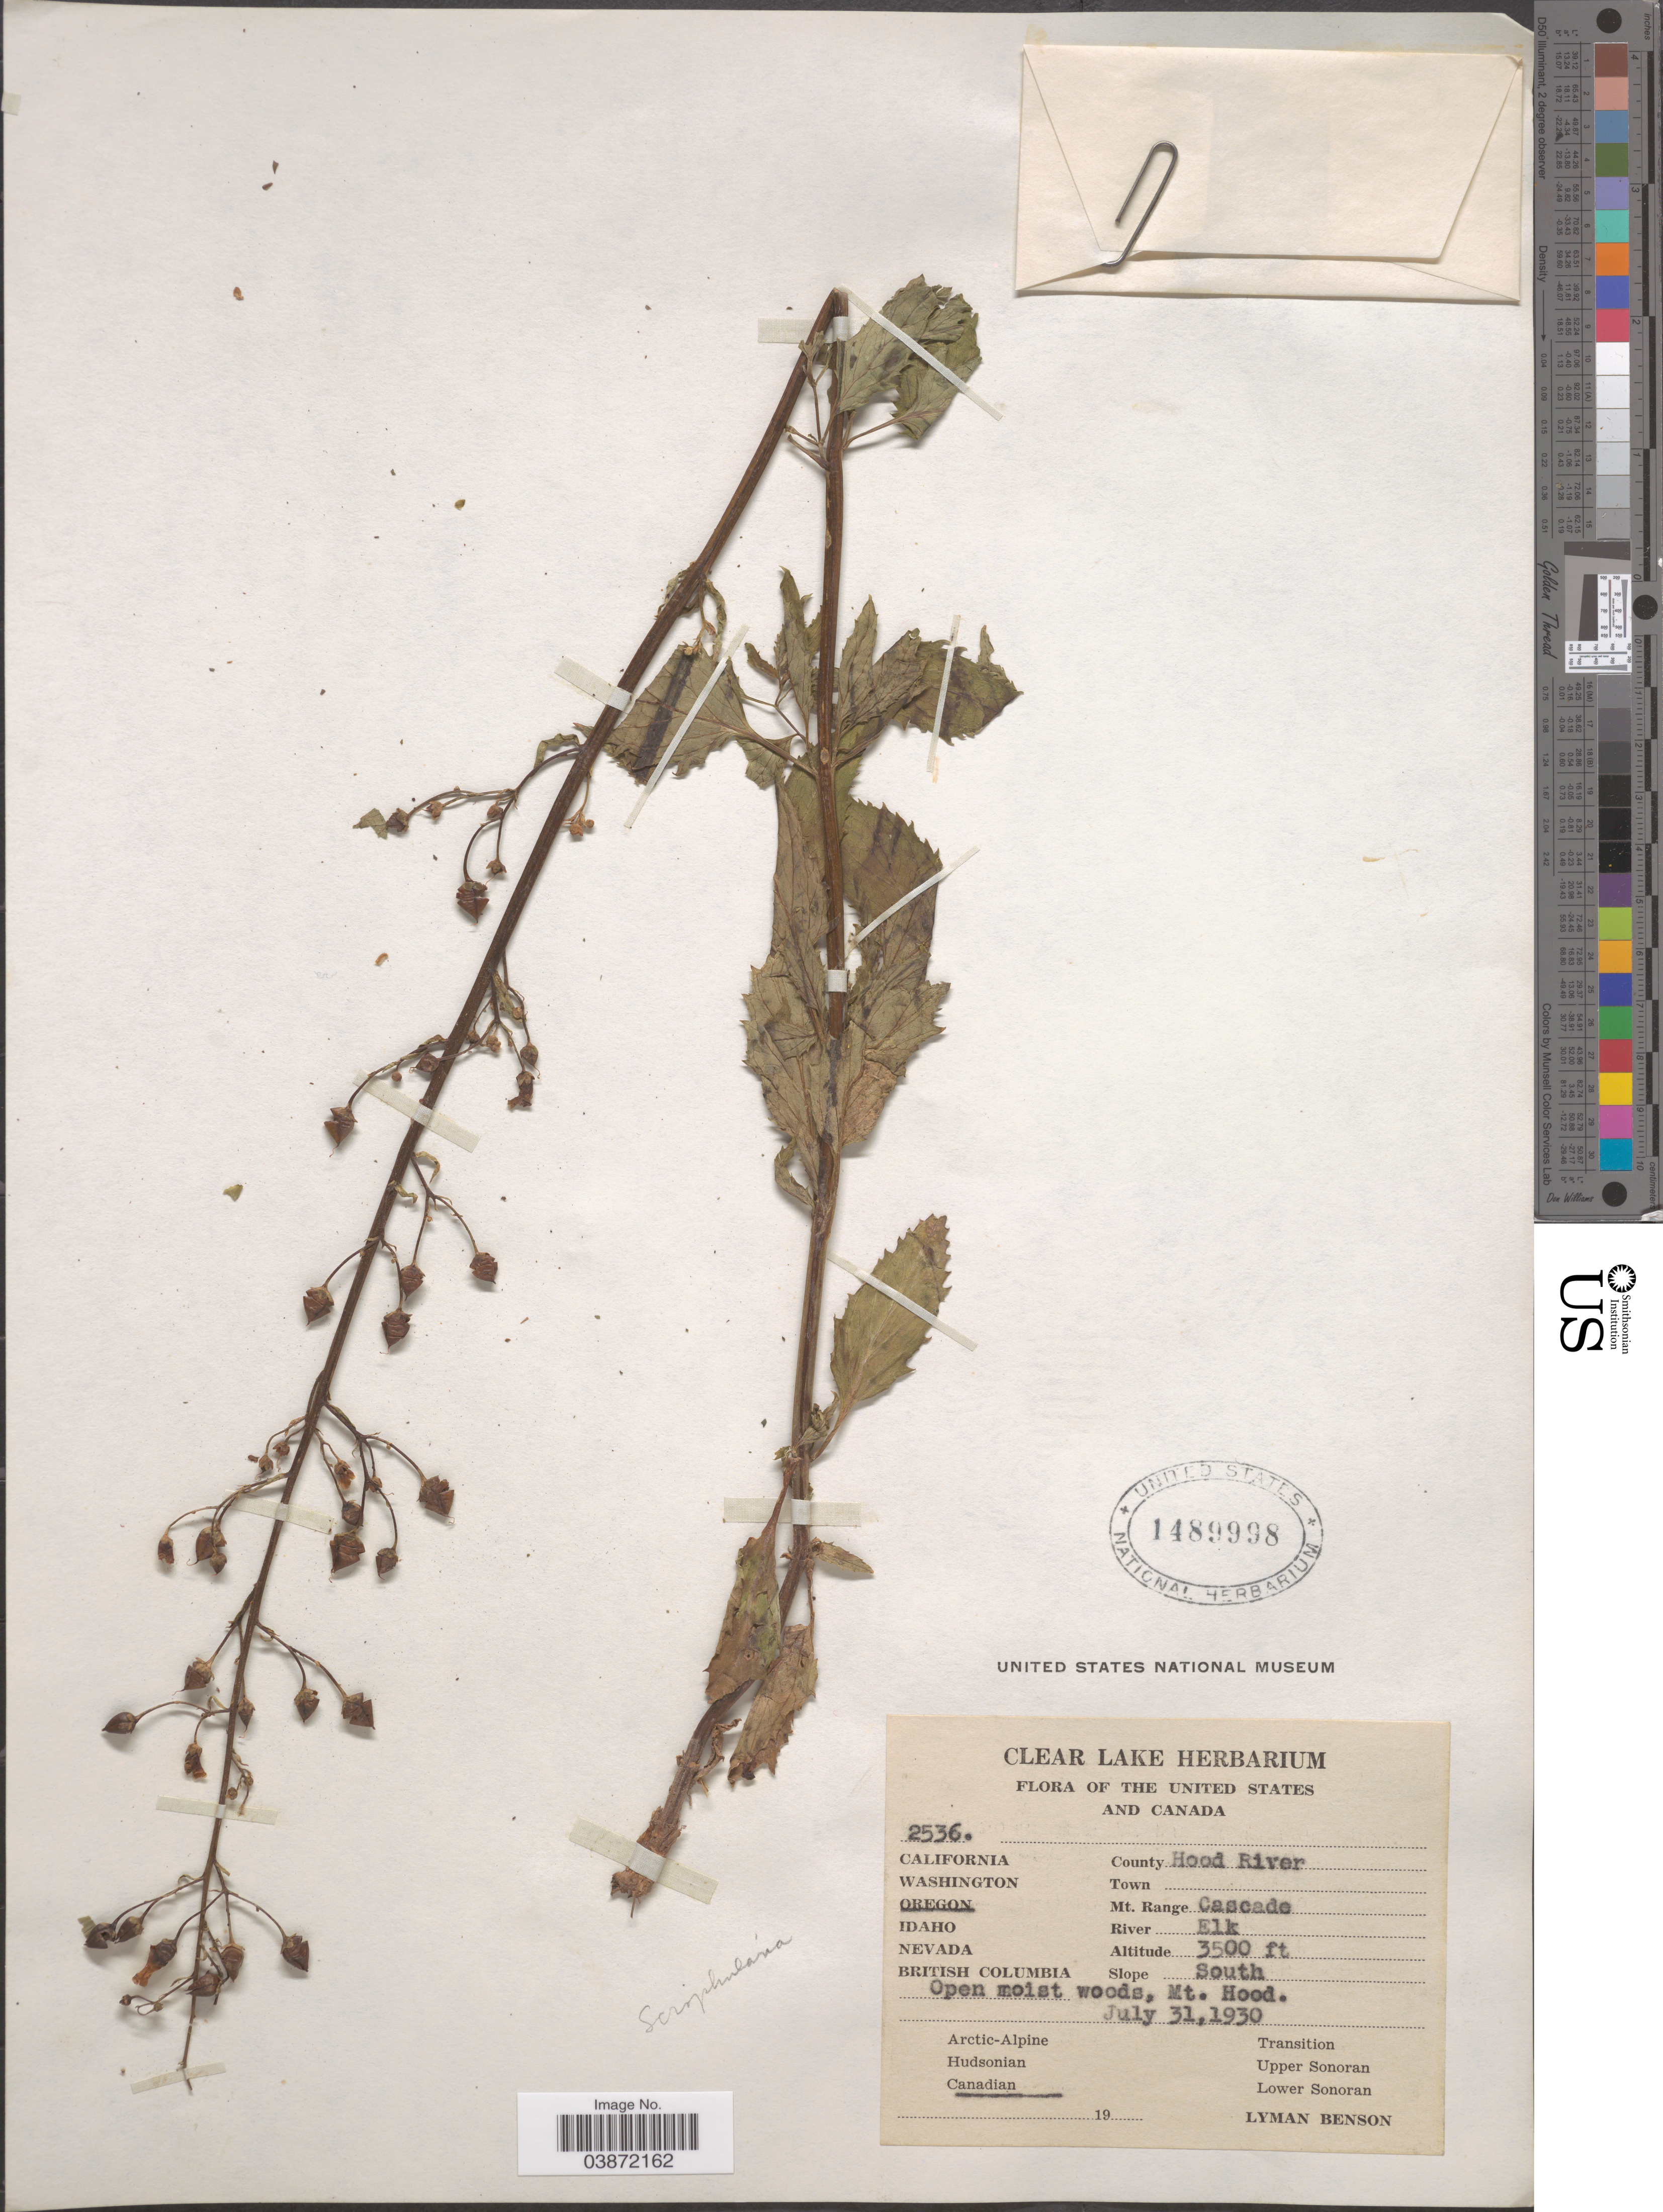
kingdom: Plantae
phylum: Tracheophyta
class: Magnoliopsida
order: Lamiales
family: Scrophulariaceae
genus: Scrophularia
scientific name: Scrophularia sp.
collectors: L. D. Benson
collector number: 2536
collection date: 1930-07-31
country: United States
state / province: Oregon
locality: County Hood River. Mt. Range Cascade. River Elk. Slope South. Open moist woods, Mt. Hood.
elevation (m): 1067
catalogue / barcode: US 1489998